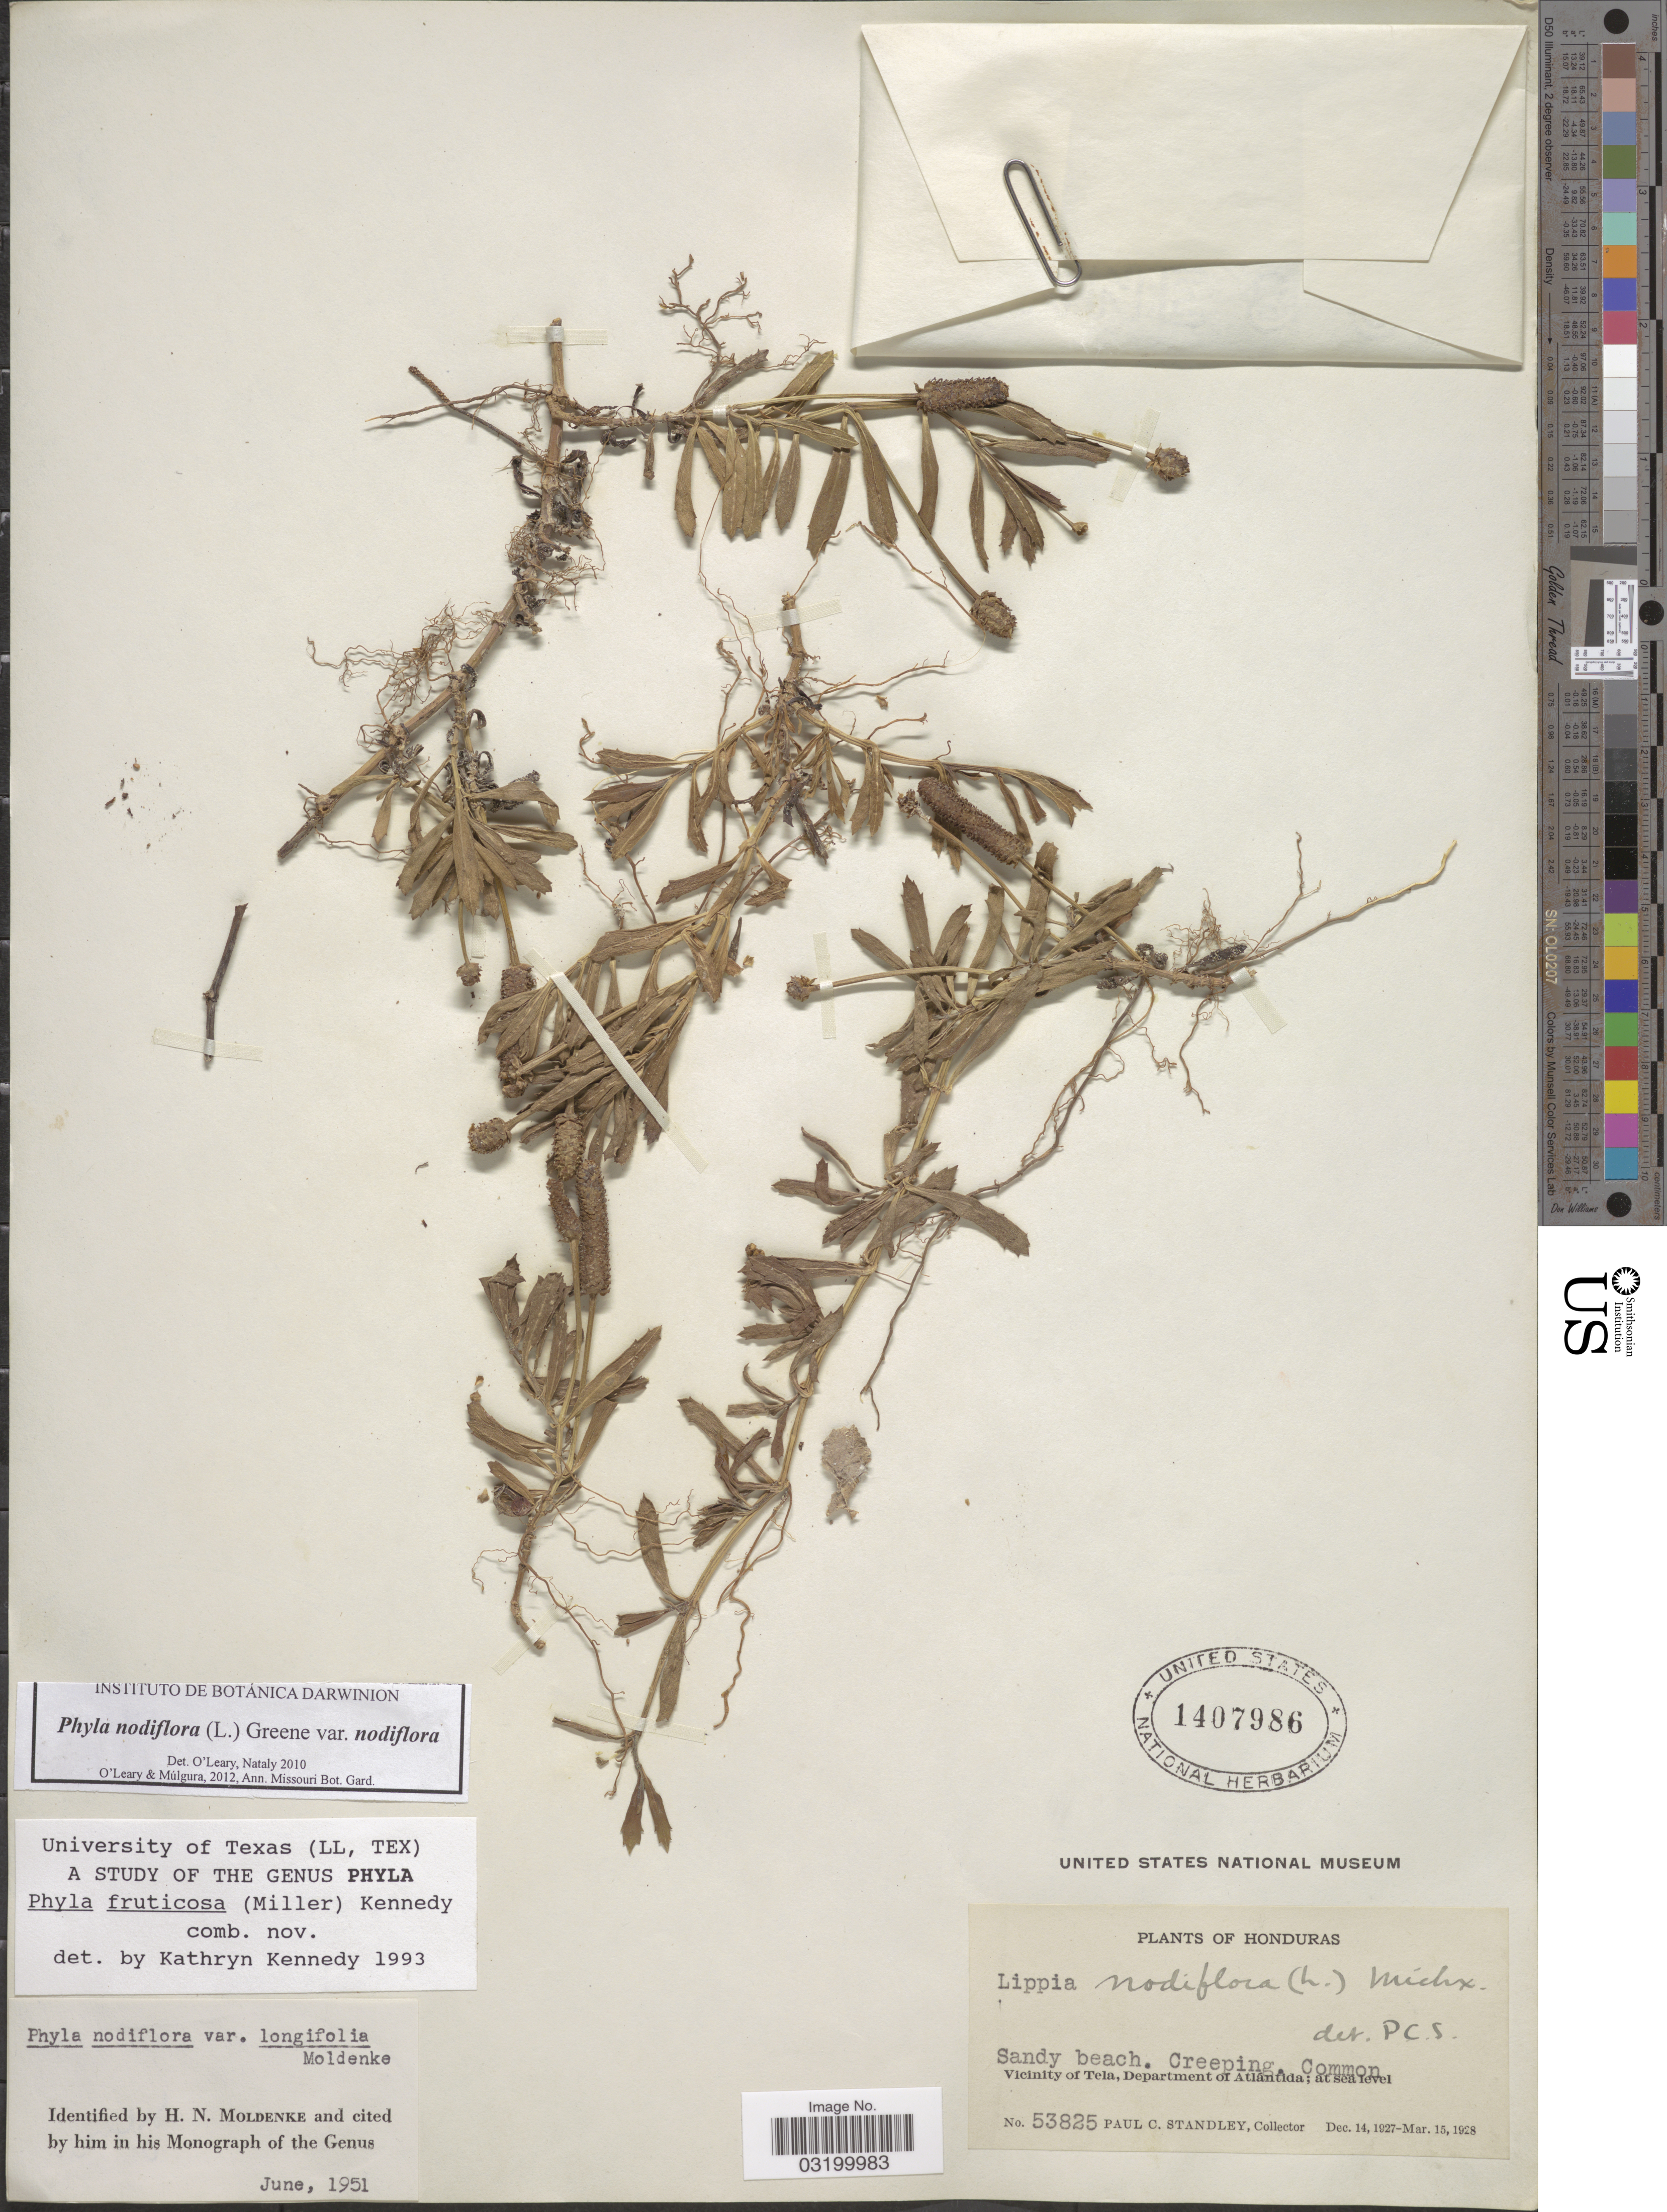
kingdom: Plantae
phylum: Tracheophyta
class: Magnoliopsida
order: Lamiales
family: Verbenaceae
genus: Phyla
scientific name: Phyla nodiflora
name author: (L.) Greene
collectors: P. C. Standley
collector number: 53825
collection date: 1927-12-14/1928-03-15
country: Honduras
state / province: Atlántida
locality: Vicinity of Tela, Department of Atlántida.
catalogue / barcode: US 1407986